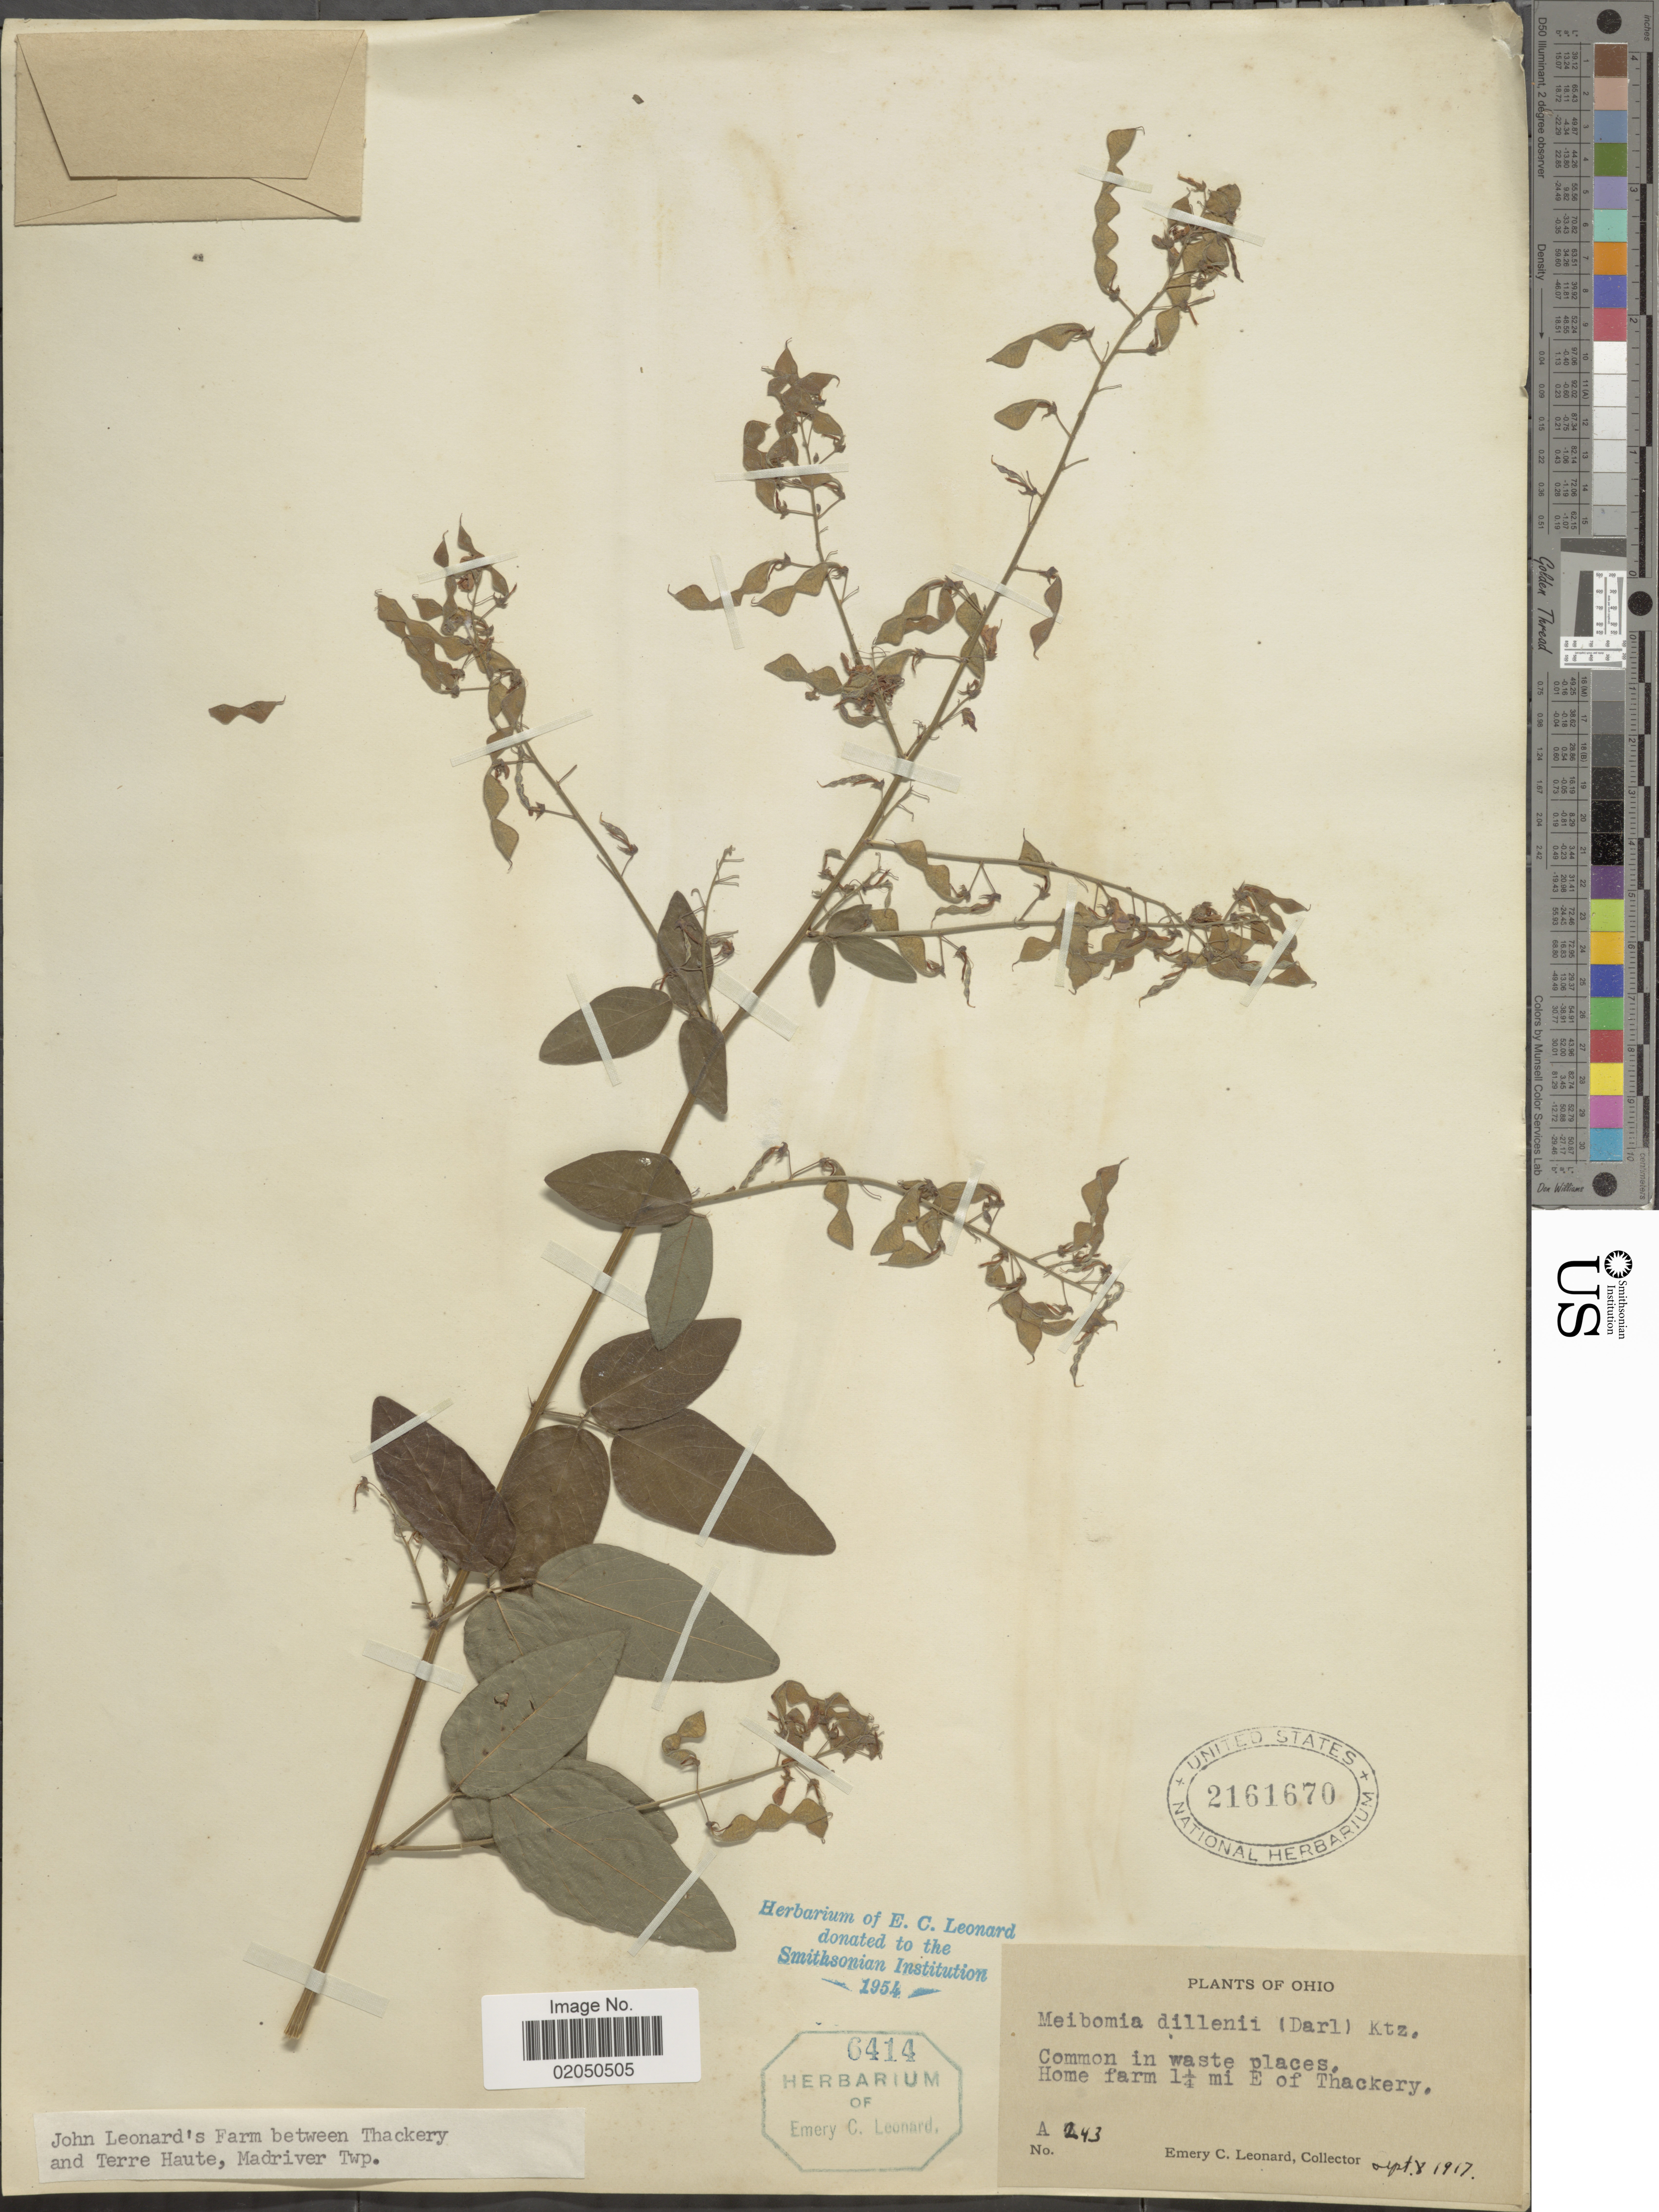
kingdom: Plantae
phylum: Tracheophyta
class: Magnoliopsida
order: Fabales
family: Fabaceae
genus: Desmodium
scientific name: Desmodium glabellum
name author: (Michx.) DC.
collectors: E. C. Leonard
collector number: A243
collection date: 1917-09-08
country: United States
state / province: Ohio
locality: Home farm 1 ¼ E of Thackery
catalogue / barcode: US 2161670